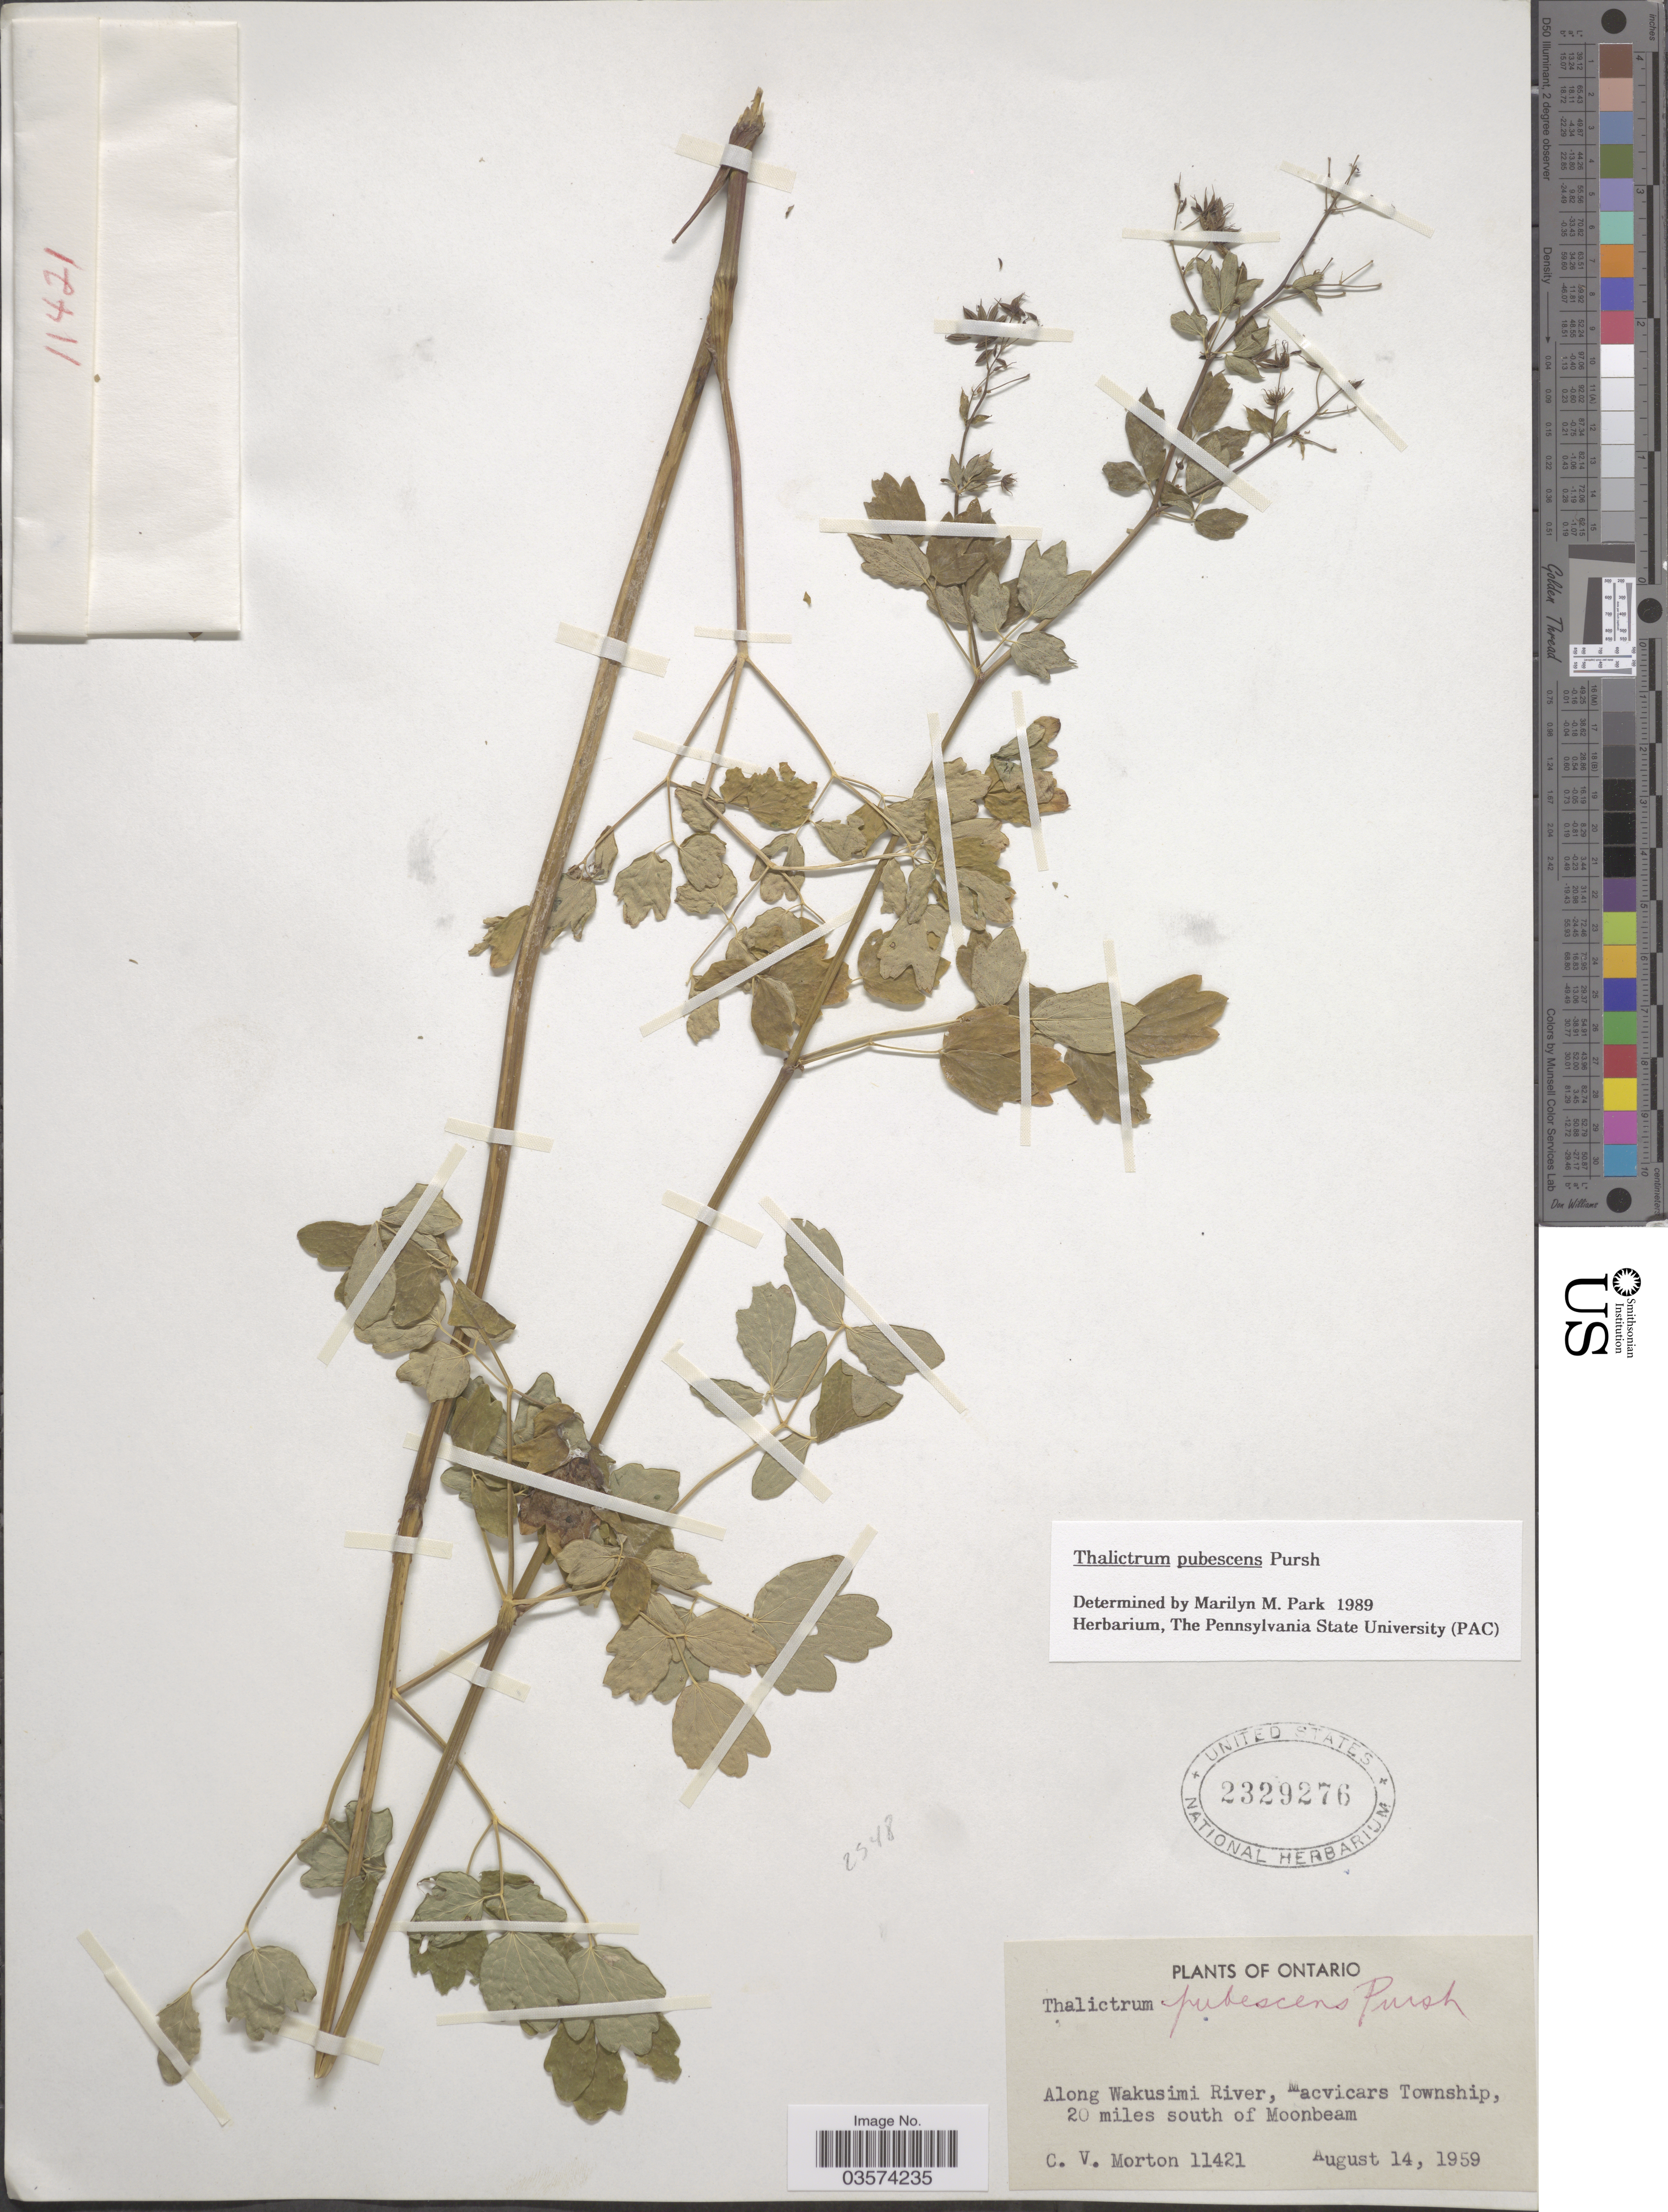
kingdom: Plantae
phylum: Tracheophyta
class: Magnoliopsida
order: Ranunculales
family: Ranunculaceae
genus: Thalictrum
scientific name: Thalictrum polygamum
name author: Muhl. ex Spreng.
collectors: C. V. Morton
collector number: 11421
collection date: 1959-08-14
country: Canada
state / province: Ontario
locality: Along Wakusimi River, Macvicars Township, 20 miles south of Moonbeam.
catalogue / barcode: US 2329276